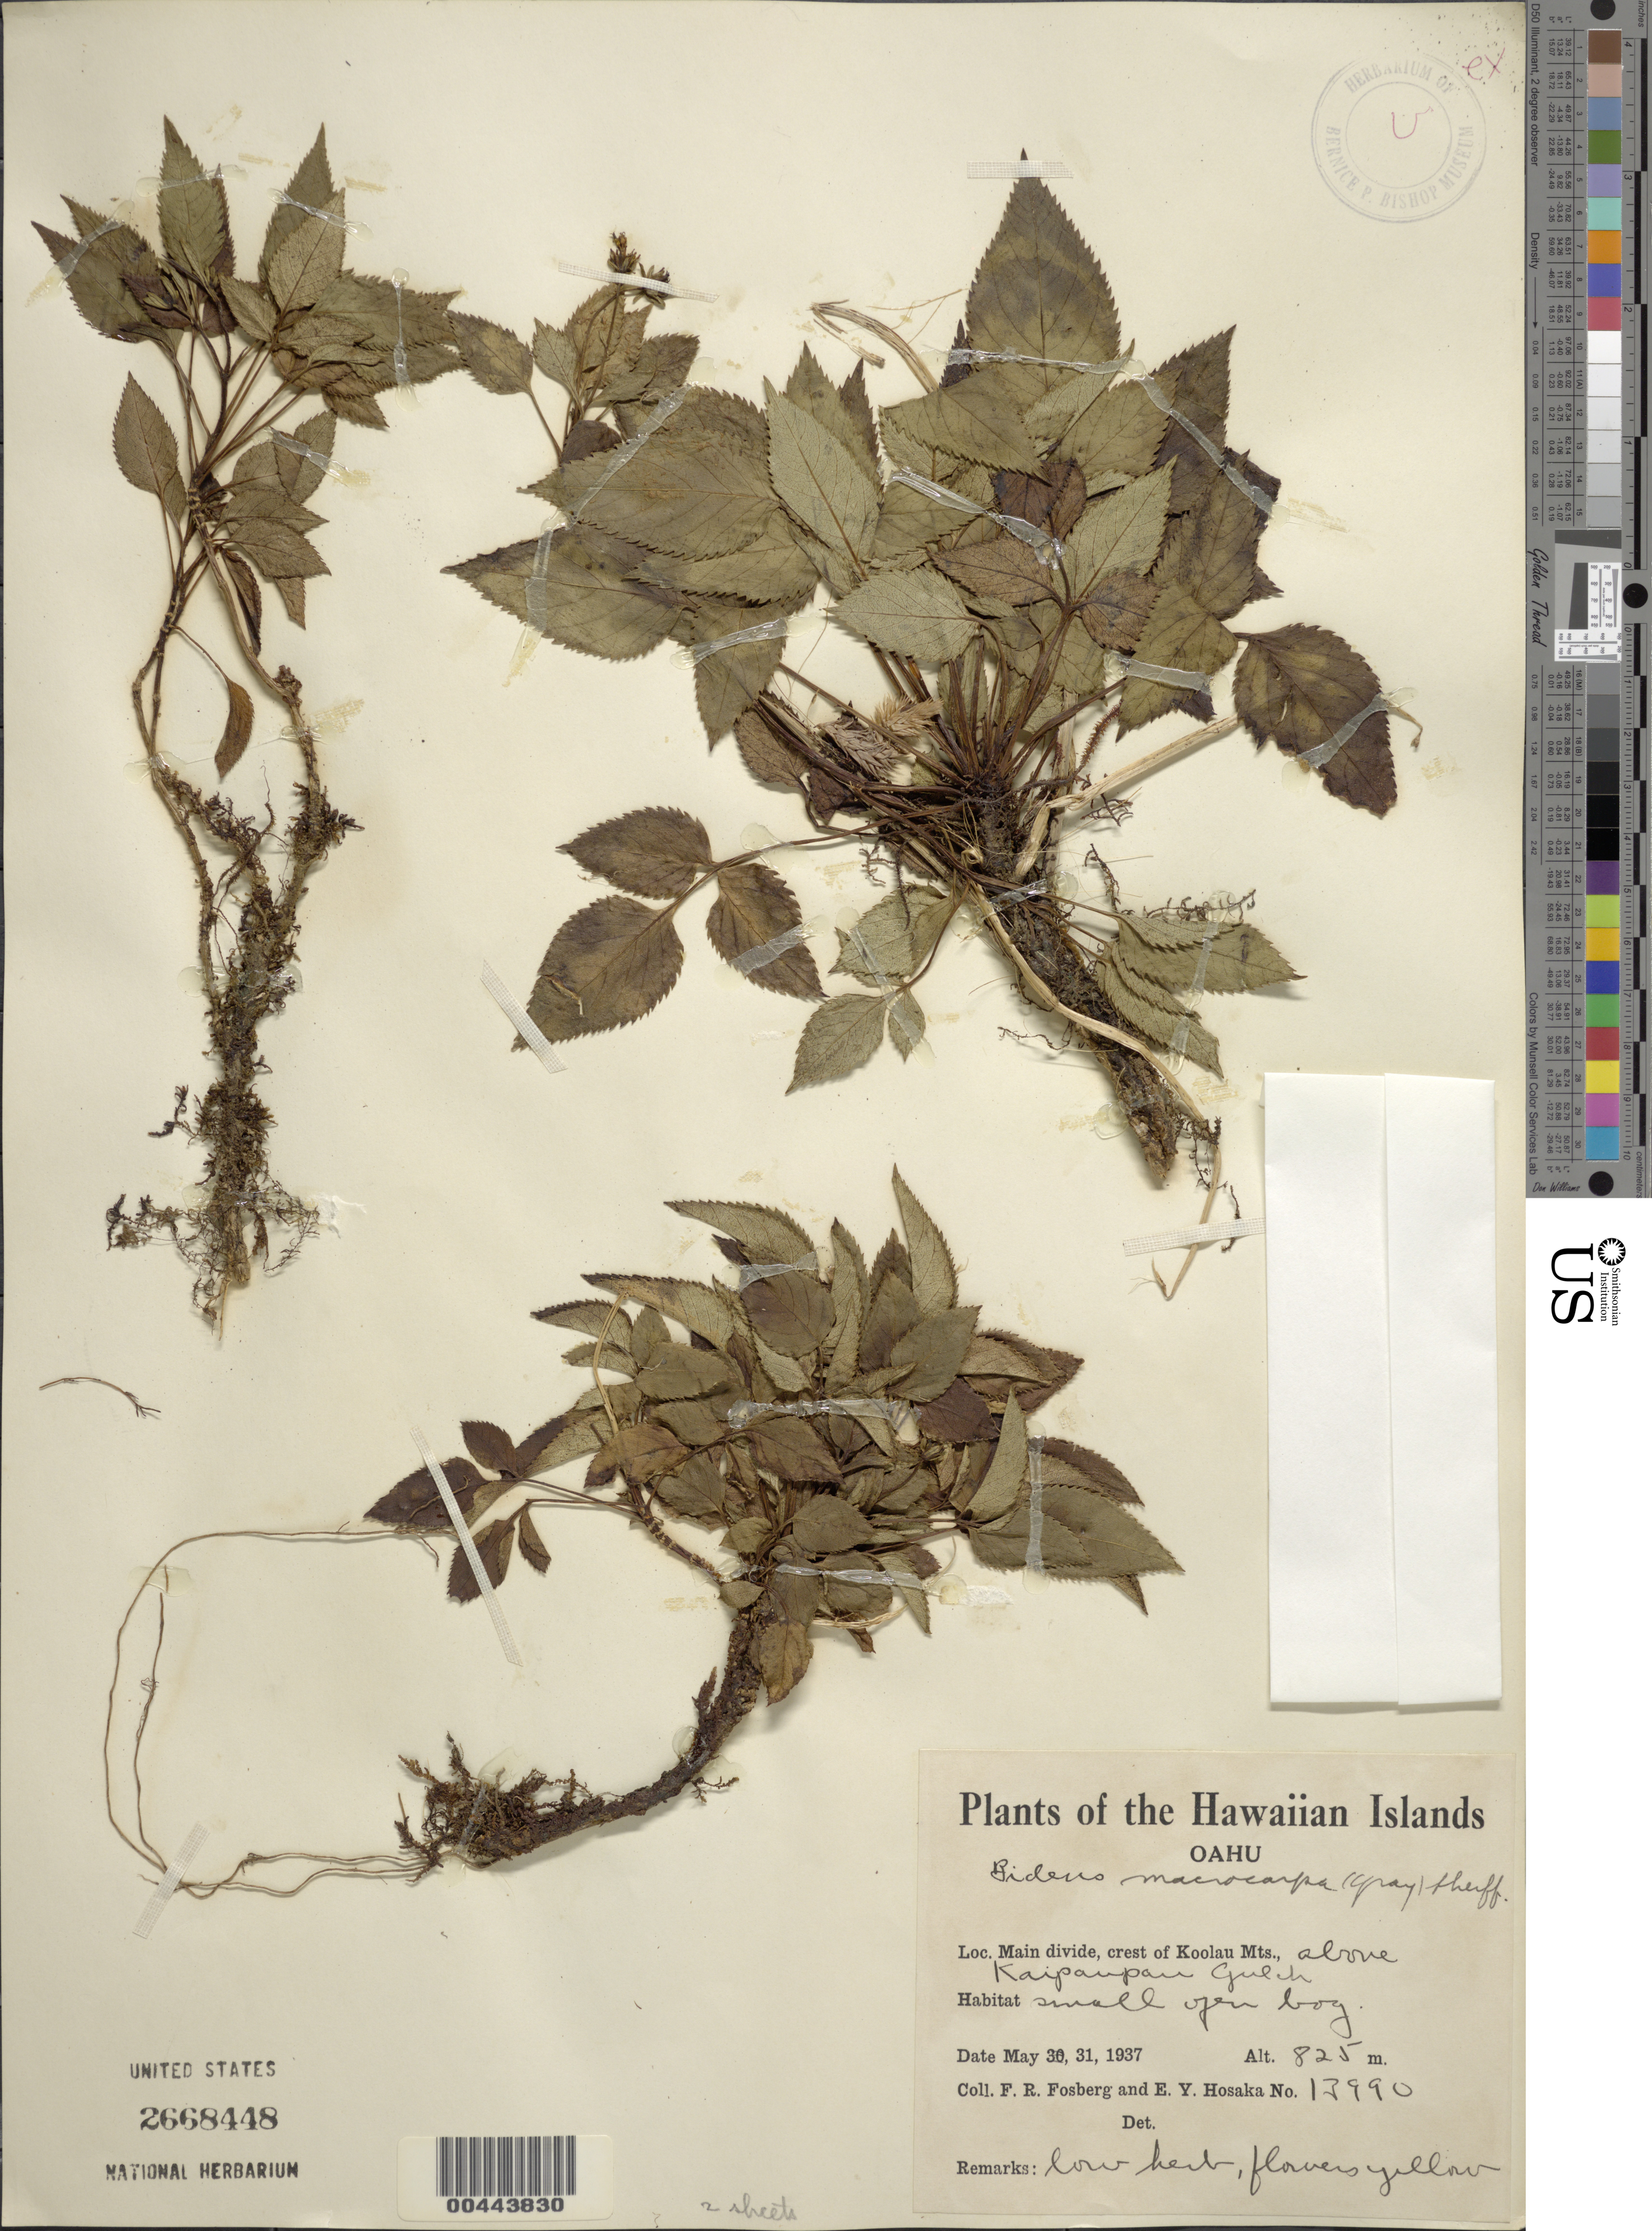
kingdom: Plantae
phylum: Tracheophyta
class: Magnoliopsida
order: Asterales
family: Asteraceae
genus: Bidens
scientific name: Bidens macrocarpa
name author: (A. Gray) Sherff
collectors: F. R. Fosberg & E. Y. Hosaka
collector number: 13990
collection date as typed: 30 May 1937 to 31 May 1937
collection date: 1937-05-30/1937-05-31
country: United States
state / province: Hawaii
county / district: Honolulu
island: Oahu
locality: Main divide, crest of Koolau Mountains, above Kaipaupau Gulch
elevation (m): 825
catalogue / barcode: US 2668448